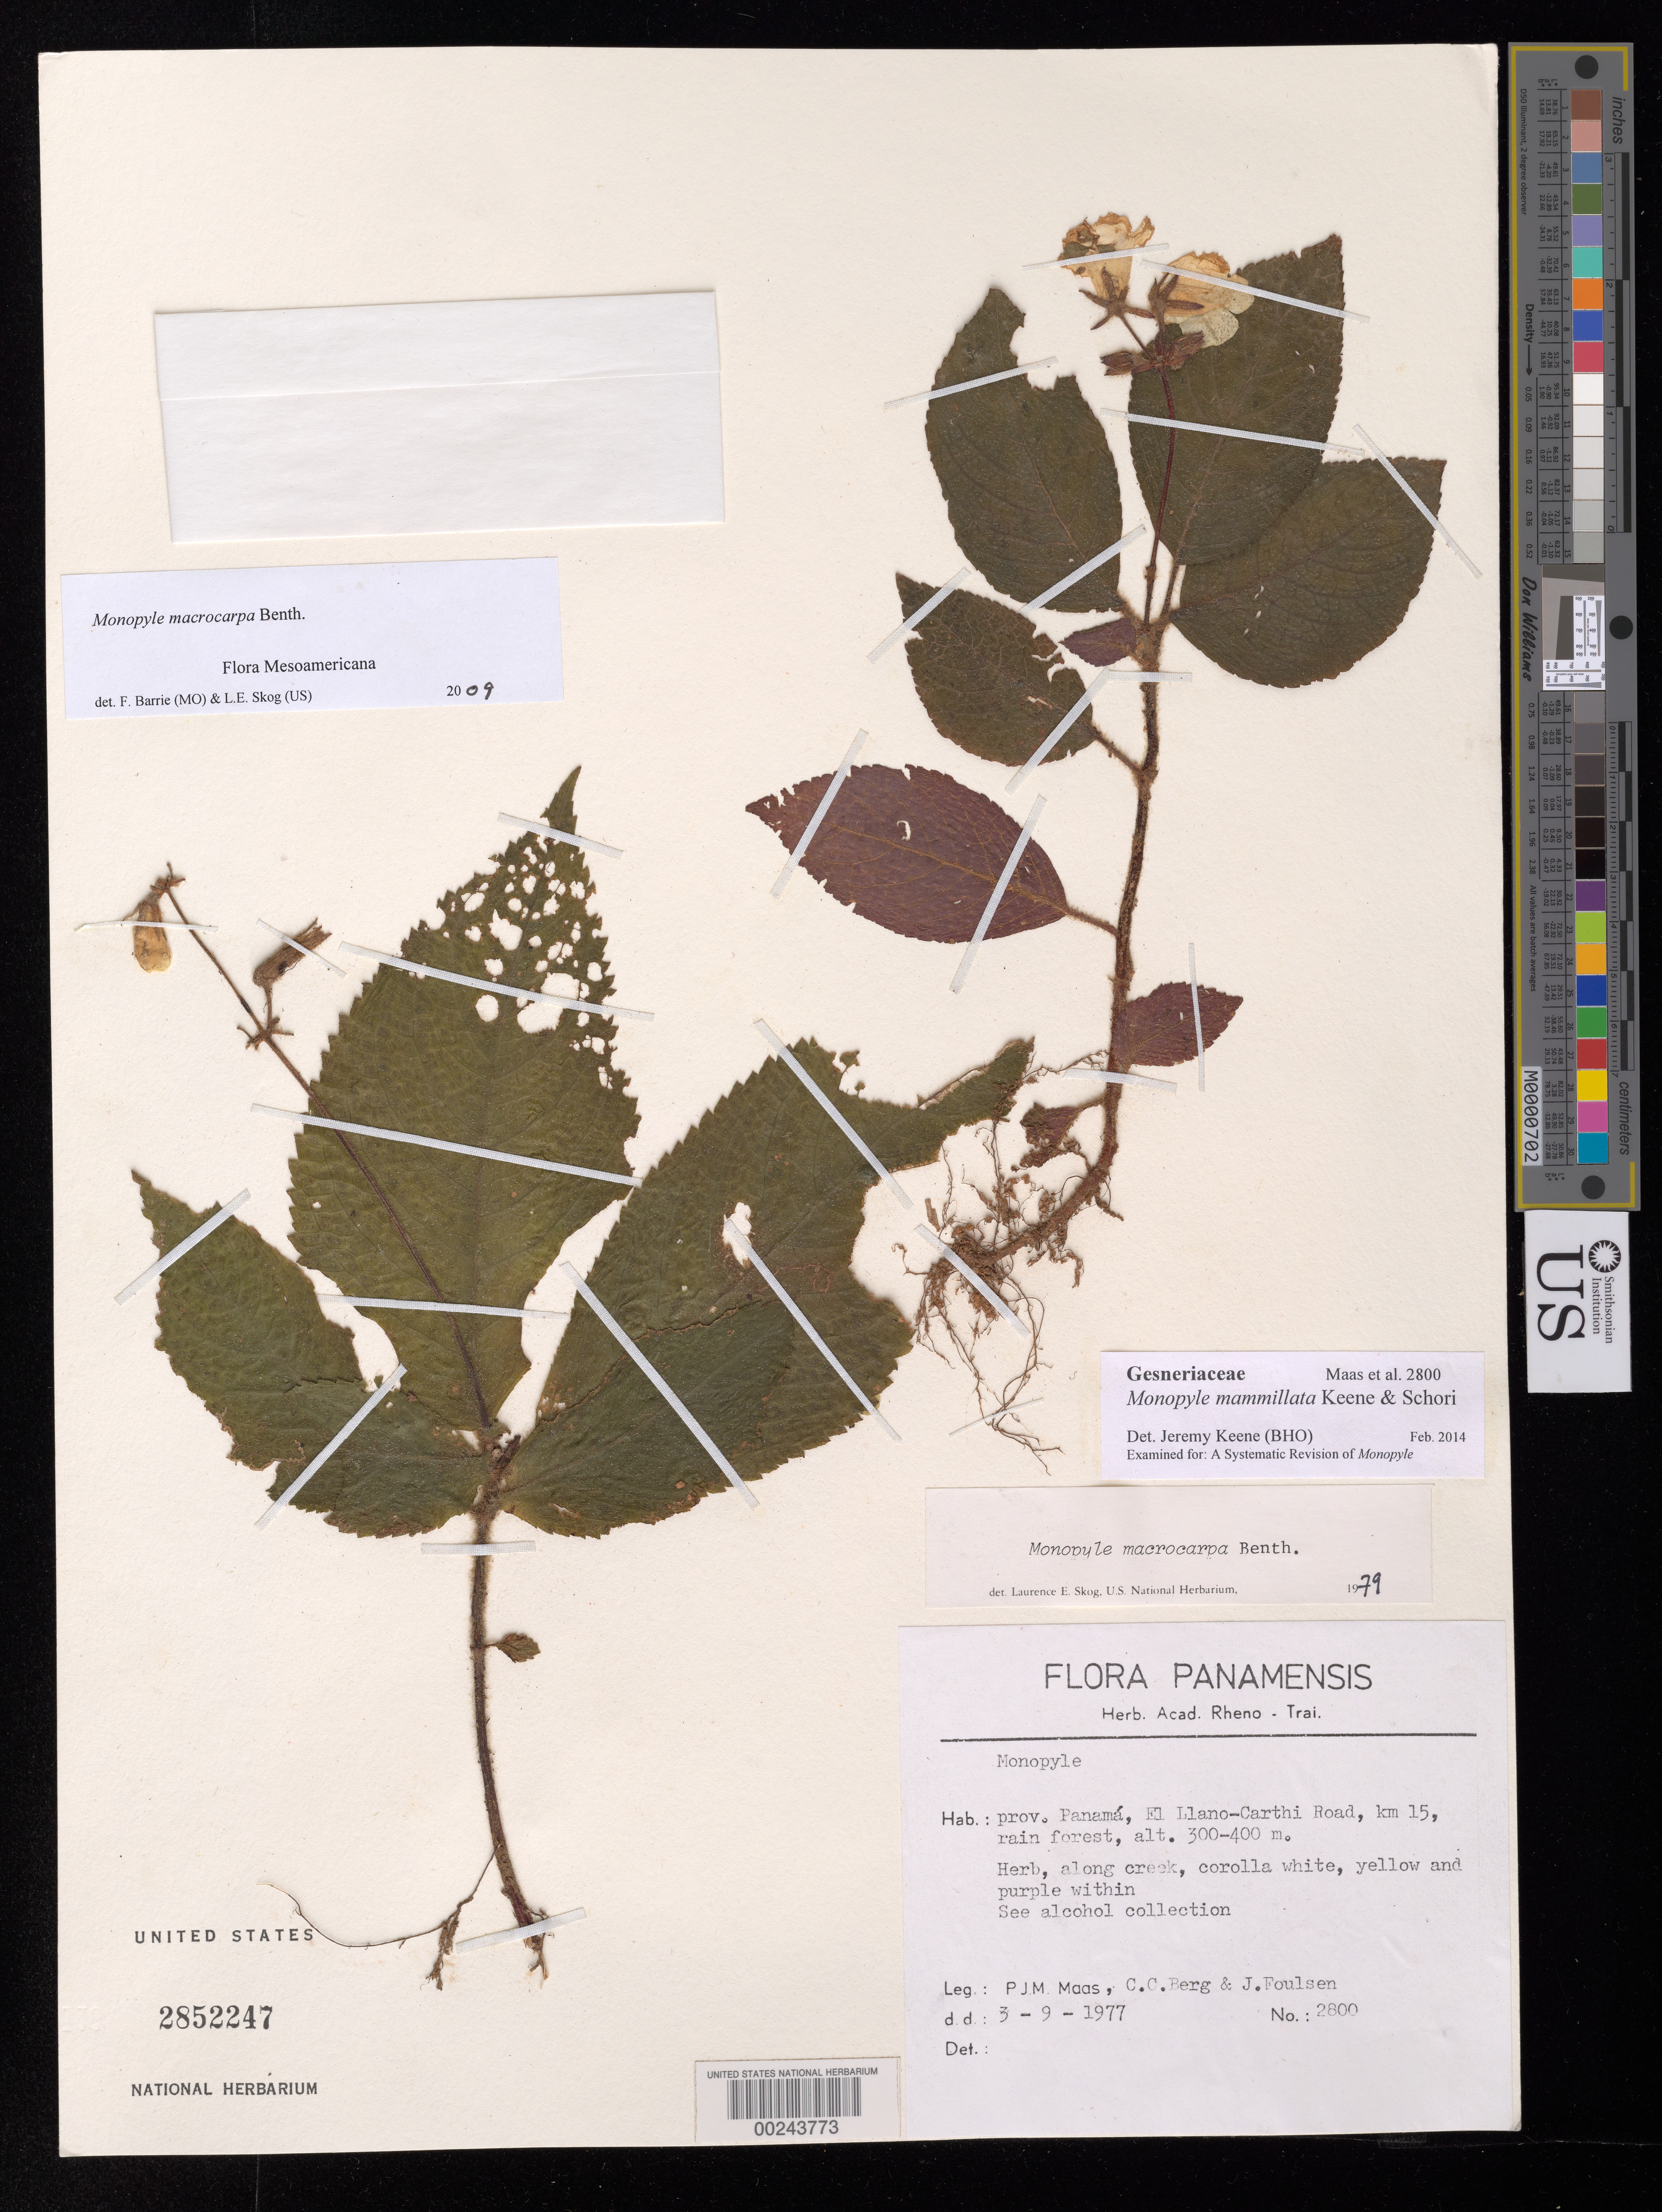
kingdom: Plantae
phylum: Tracheophyta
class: Magnoliopsida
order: Lamiales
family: Gesneriaceae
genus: Monopyle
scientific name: Monopyle macrocarpa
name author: Benth.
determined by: Barrie, F. R.; Skog, Laurence E.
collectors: P. Maas, C. C. Berg & J. Foulsen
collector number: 2800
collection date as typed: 03 Sep 1977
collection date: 1977-09-03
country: Panama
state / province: Panamá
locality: El Llano-Carti road, km 15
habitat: Rain forest; along creek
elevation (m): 300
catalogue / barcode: US 2852247